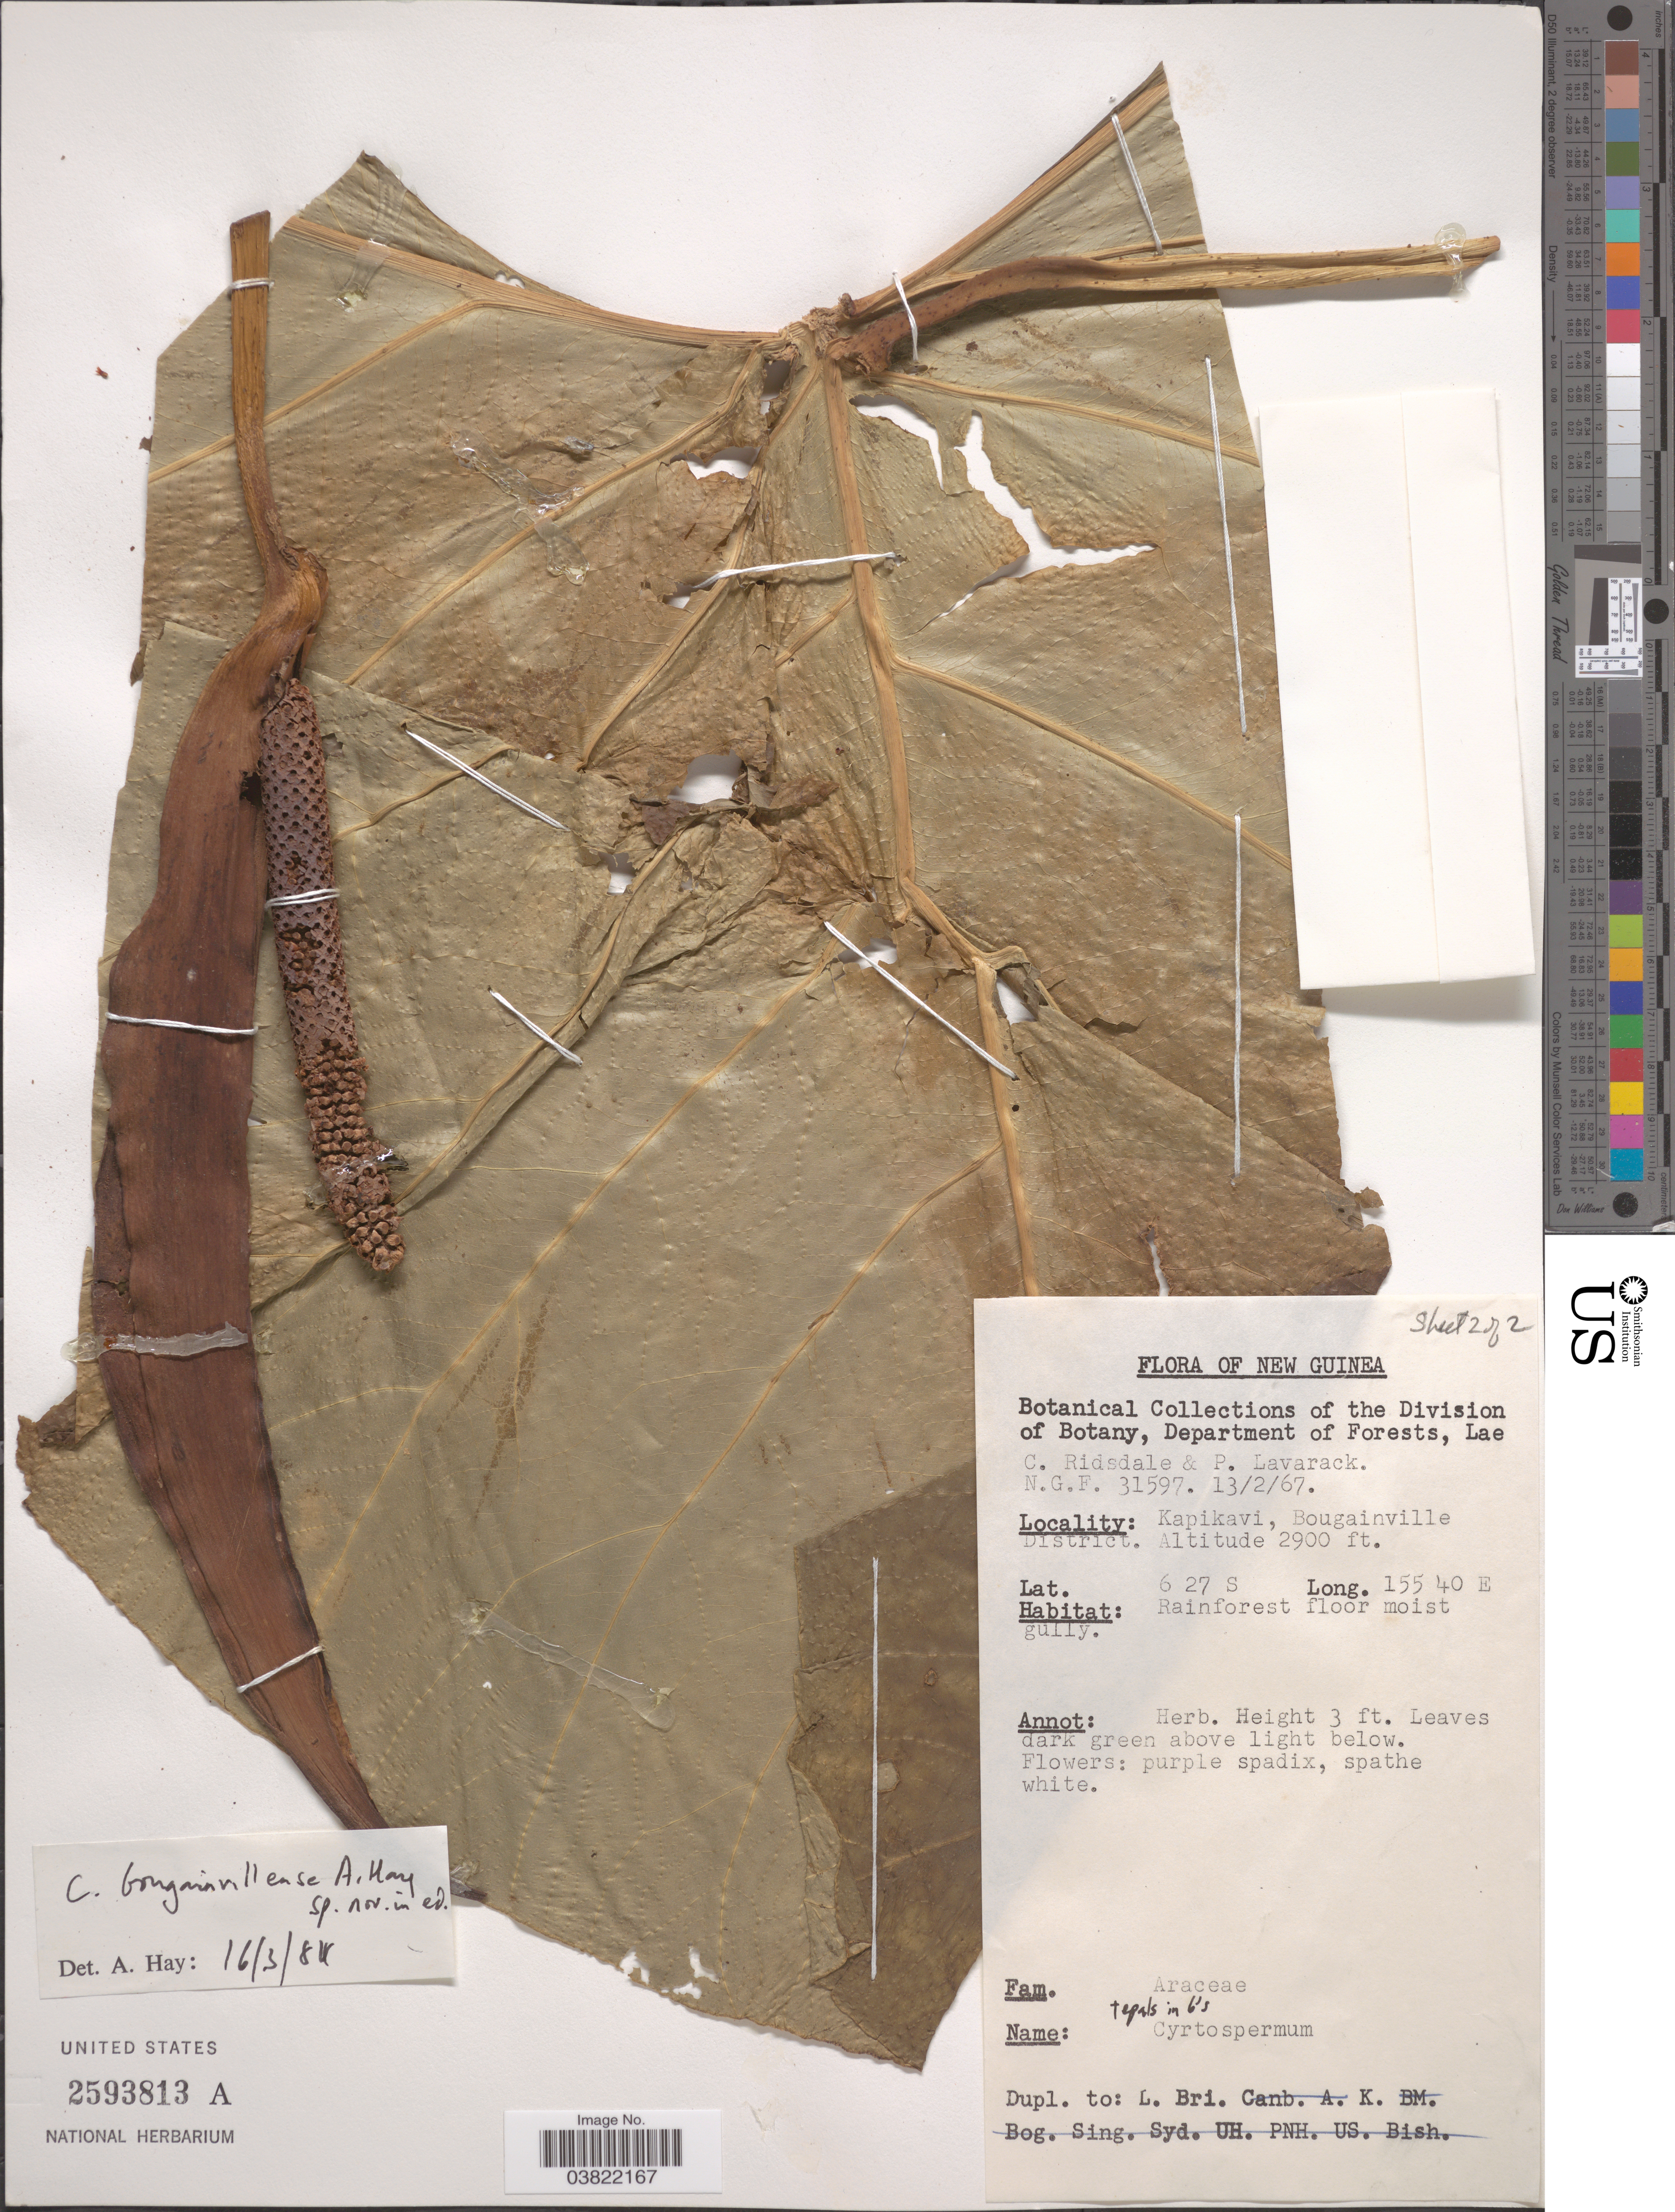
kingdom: Plantae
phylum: Tracheophyta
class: Liliopsida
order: Alismatales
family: Araceae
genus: Cyrtosperma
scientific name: Cyrtosperma bougainvillense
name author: A. Hay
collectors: C. E. Ridsdale & P. Lavarack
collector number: NGF 31597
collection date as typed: Transcribed d/m/y: 13/2/67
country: Papua New Guinea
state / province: Bougainville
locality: New Guinea. Kapikavi, Bougainville District.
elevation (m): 884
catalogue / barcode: US 2593813A